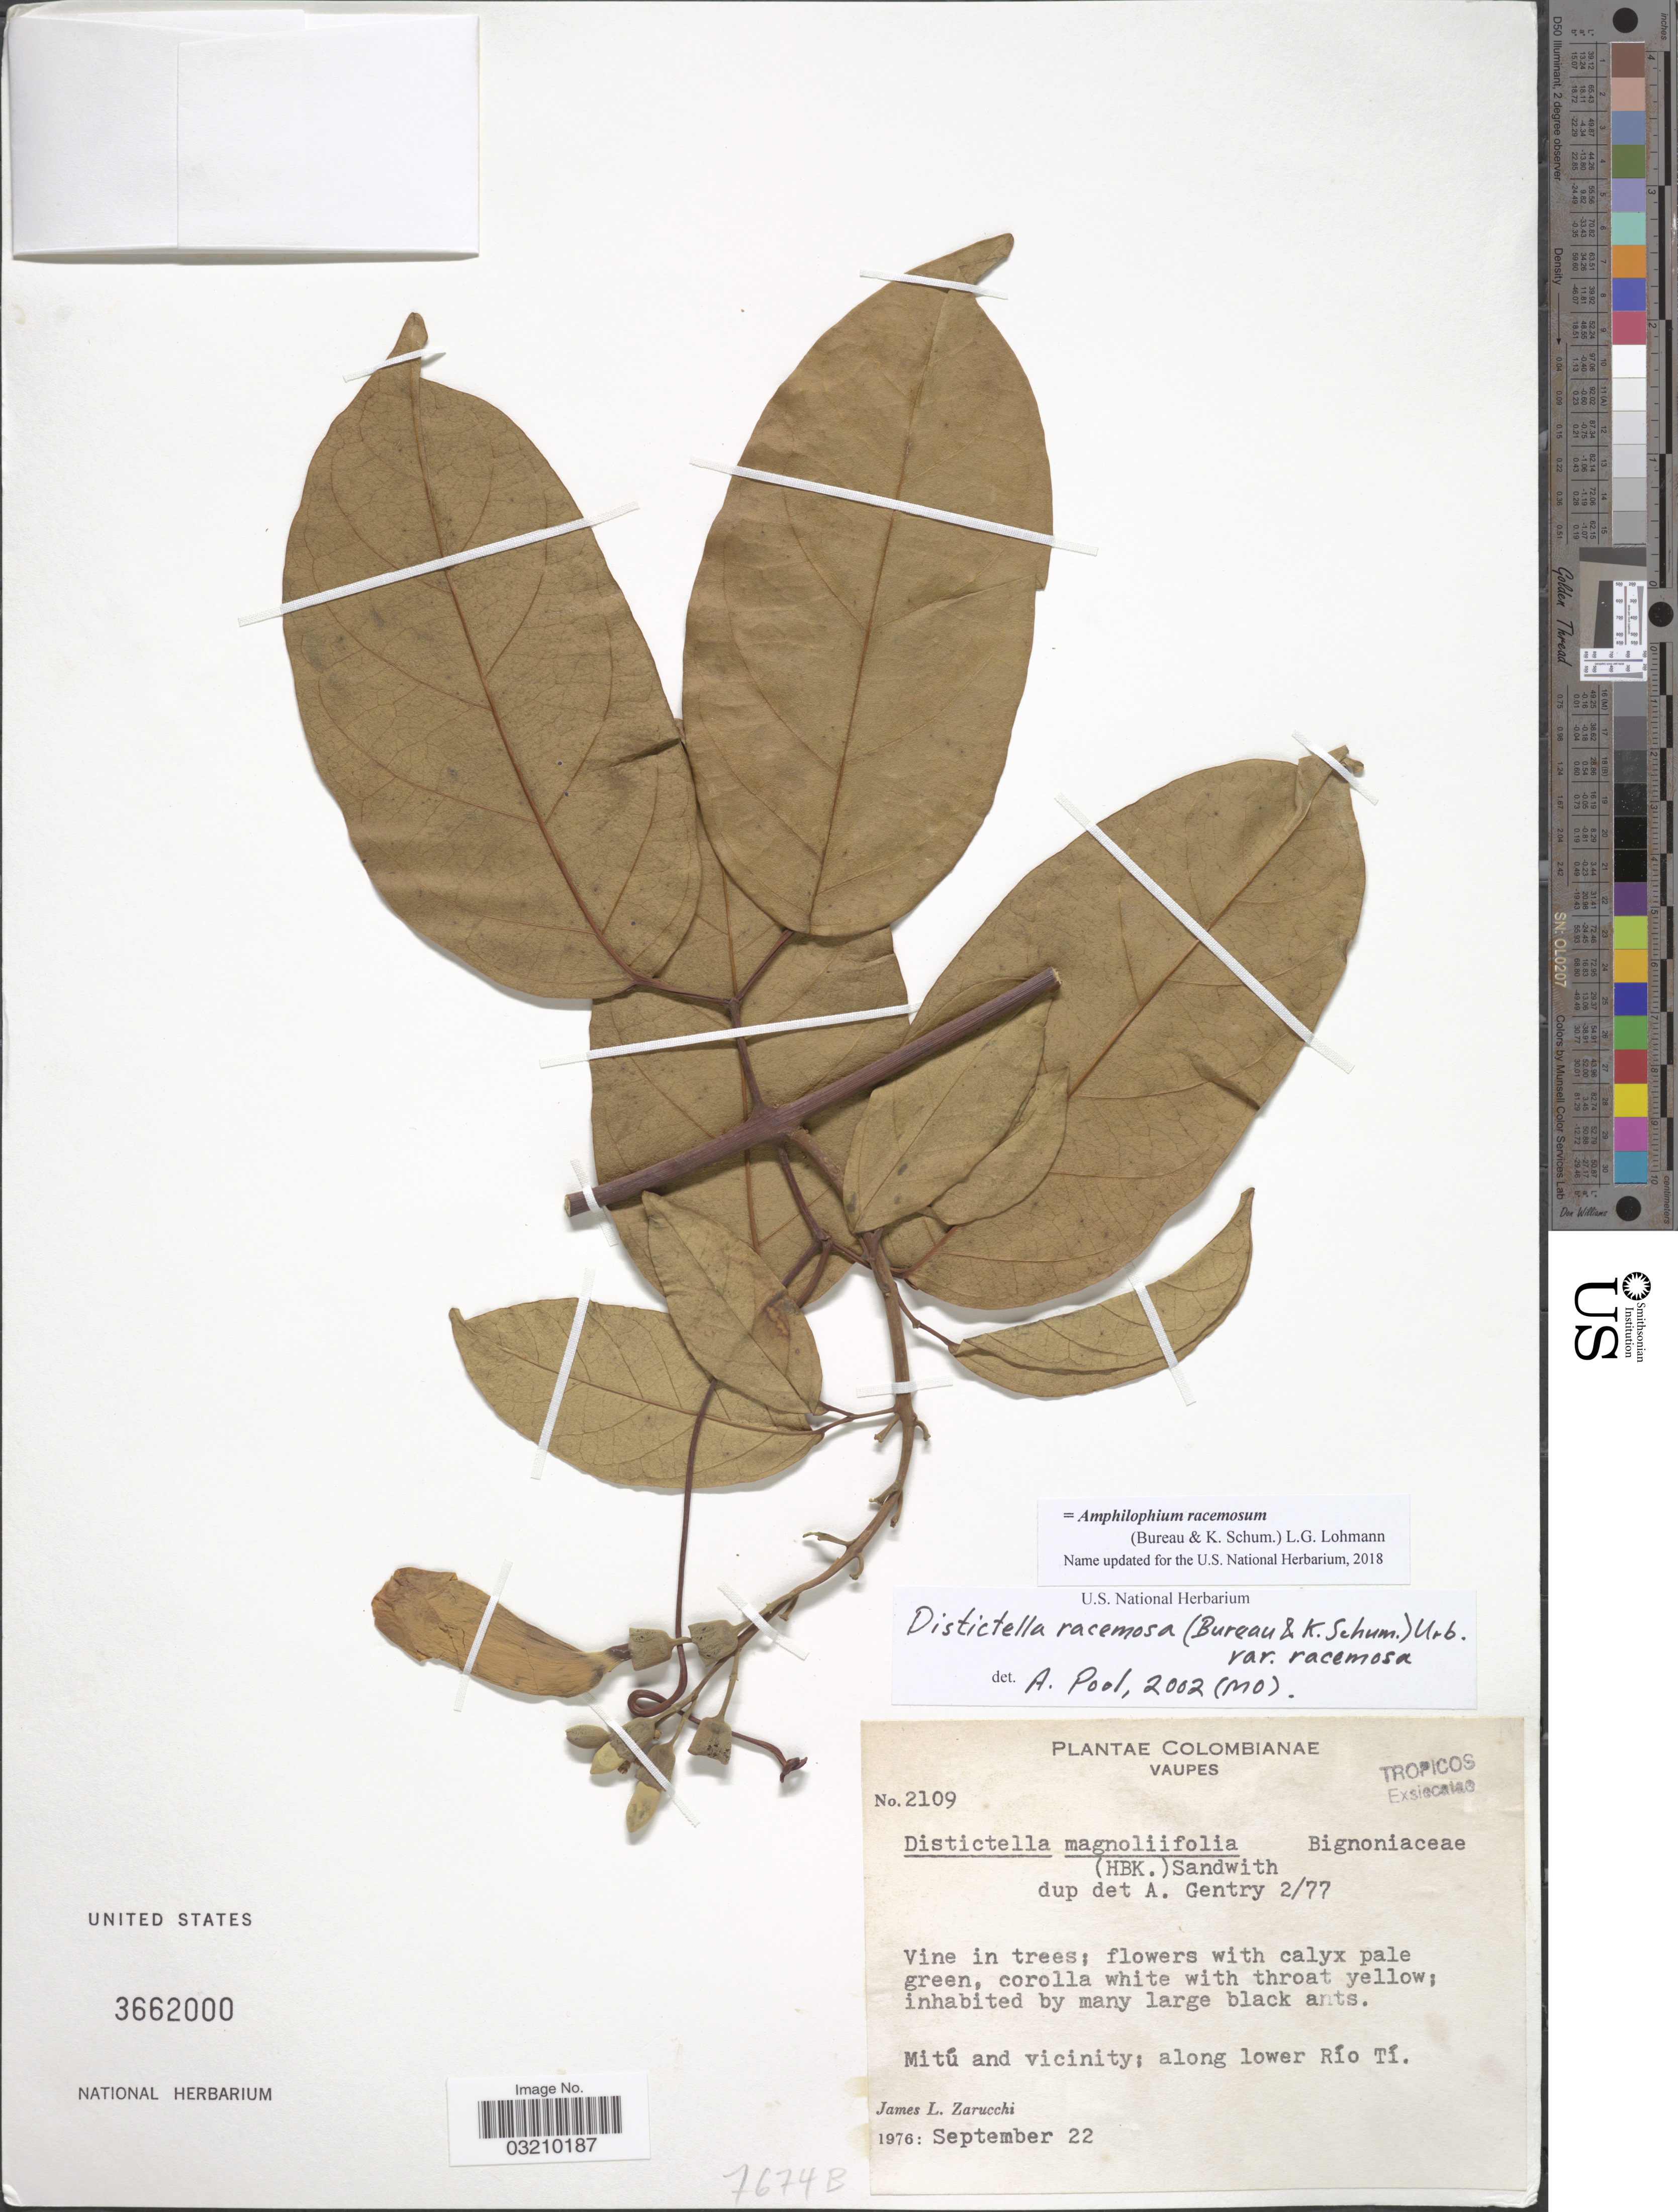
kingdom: Plantae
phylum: Tracheophyta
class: Magnoliopsida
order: Lamiales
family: Bignoniaceae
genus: Amphilophium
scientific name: Amphilophium racemosum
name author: (Bureau & K. Schum.) L.G. Lohmann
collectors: J. L. Zarucchi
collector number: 2109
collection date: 1976-09-22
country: Colombia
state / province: Vaupés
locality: Mitú and vicinity; along lower Río Tí.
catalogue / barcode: US 3662000